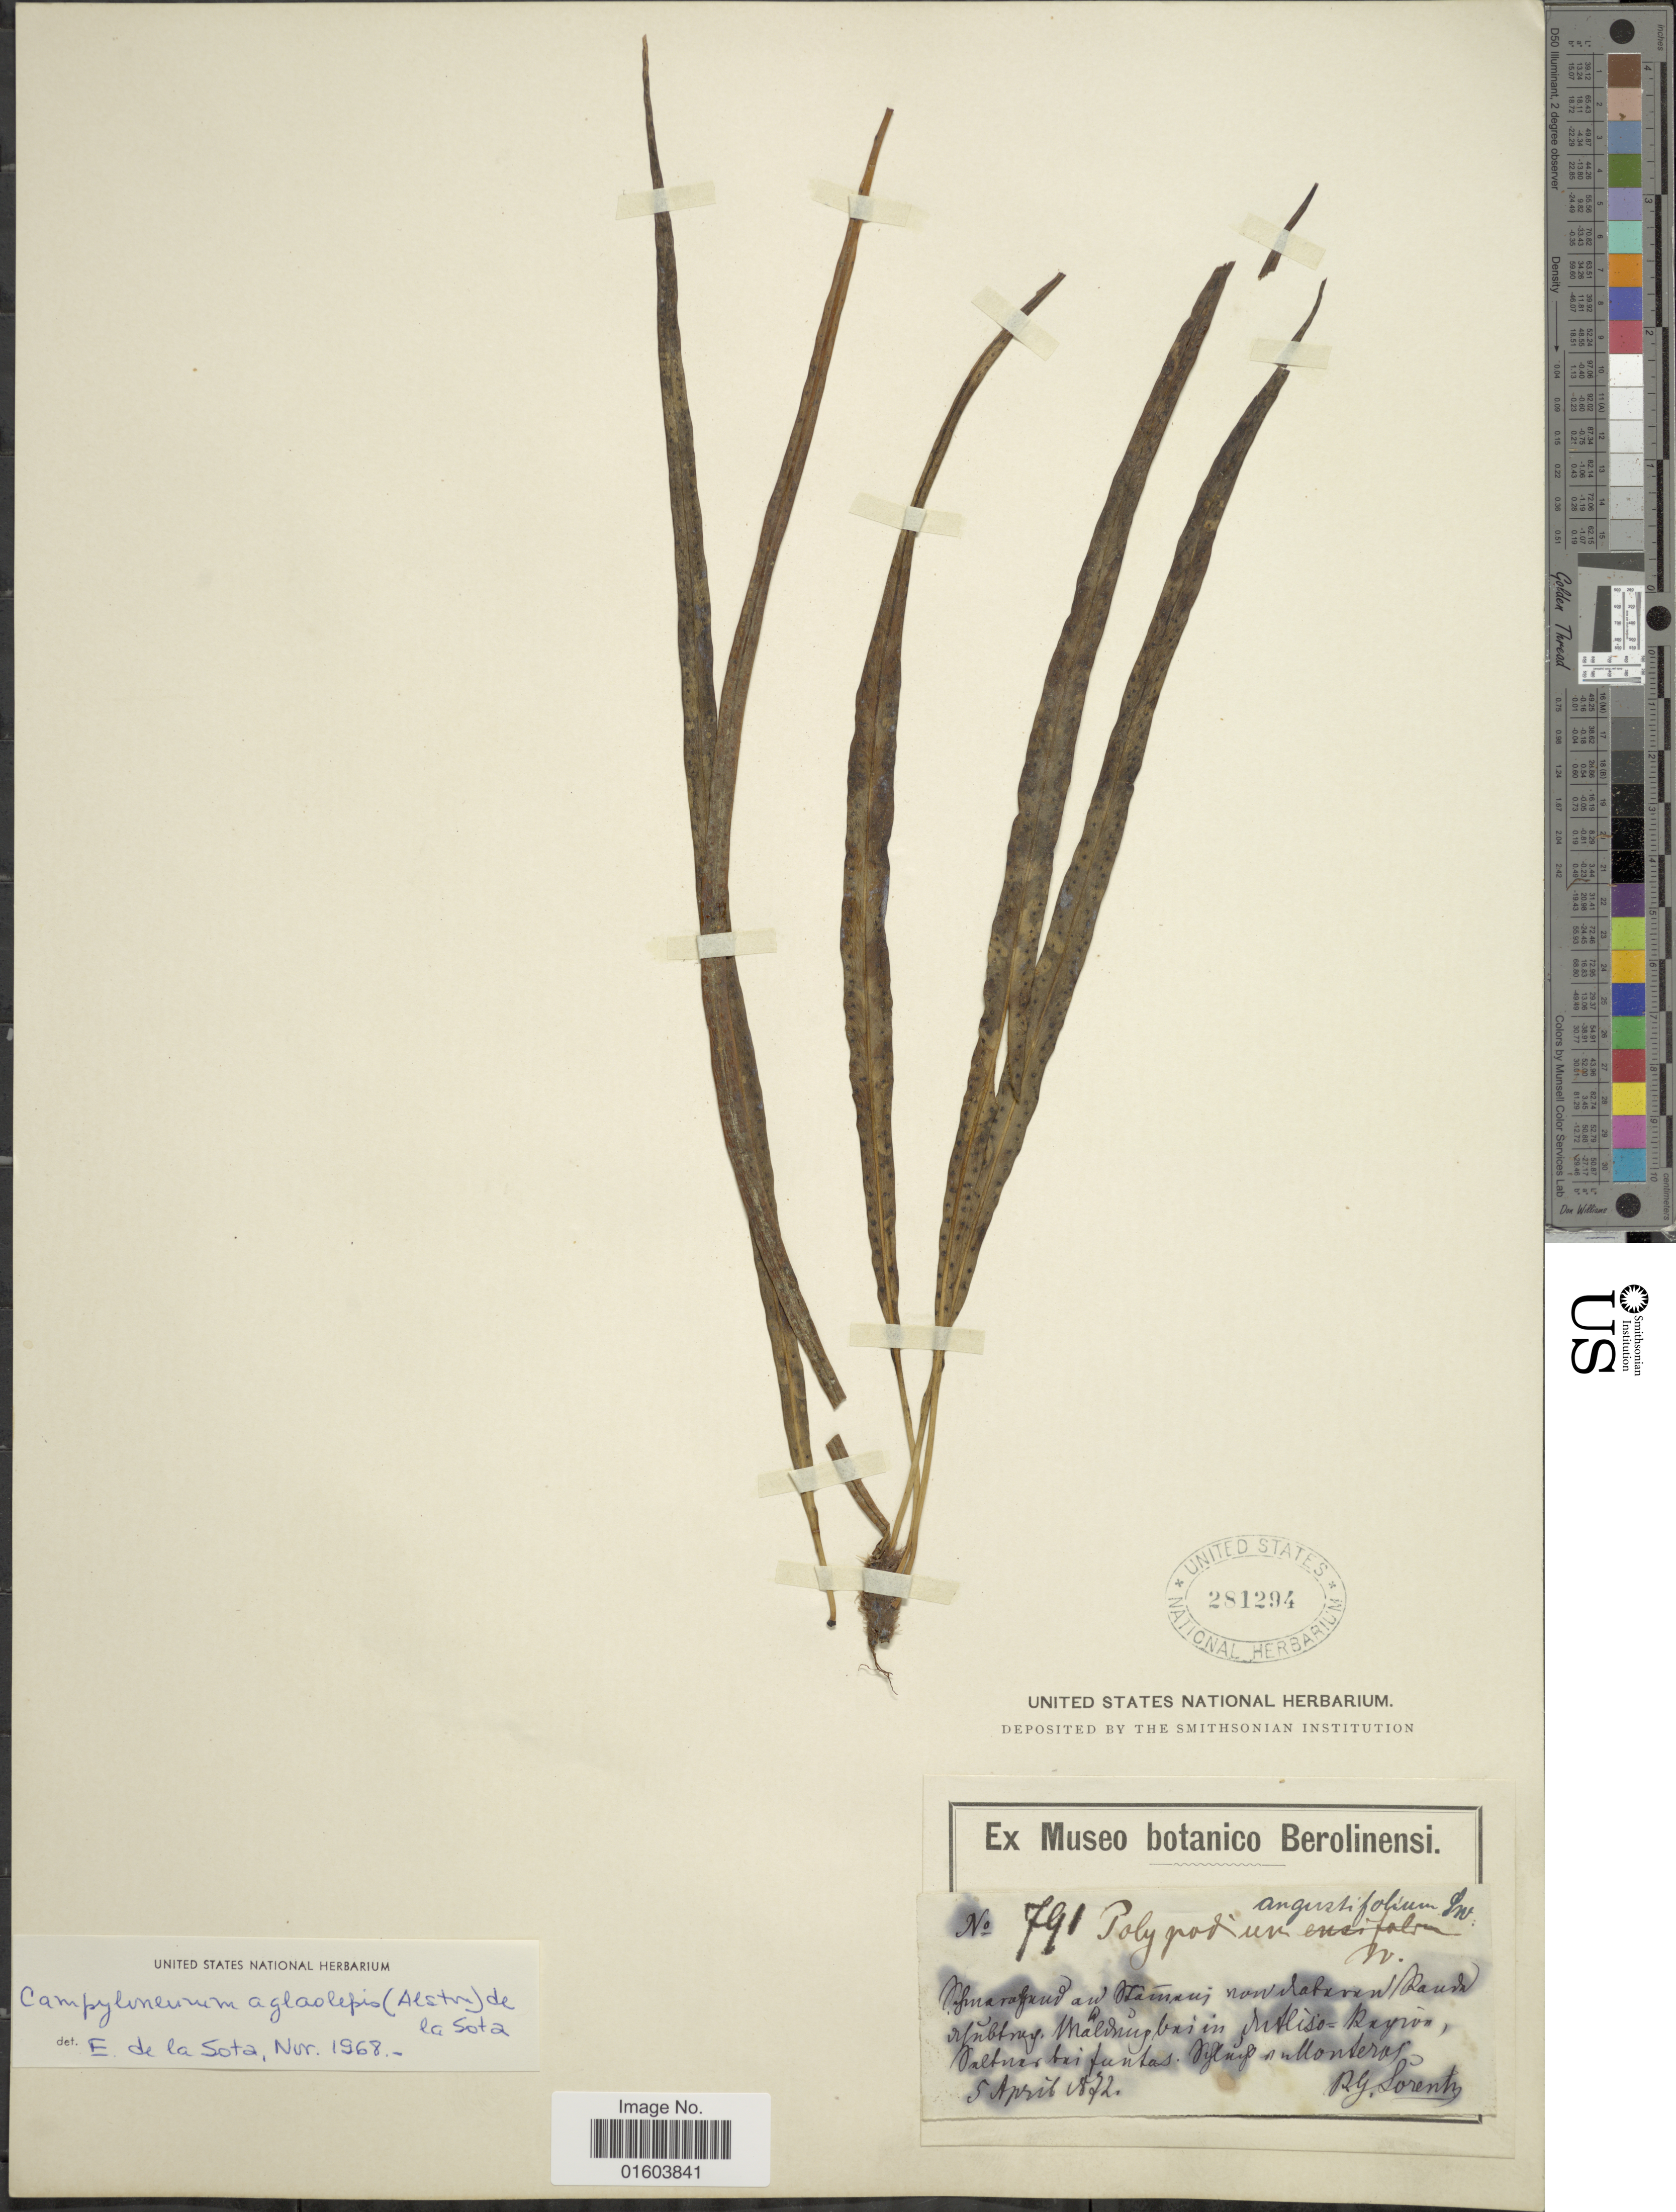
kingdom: Plantae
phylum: Tracheophyta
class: Polypodiopsida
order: Polypodiales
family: Polypodiaceae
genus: Campyloneurum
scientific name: Campyloneurum aglaolepis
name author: (Alston) Sota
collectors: P. G. Lorentz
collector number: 791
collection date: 1872-04-05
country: Argentina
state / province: Tucuman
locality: [illegible text]. Monteros.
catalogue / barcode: US 281294